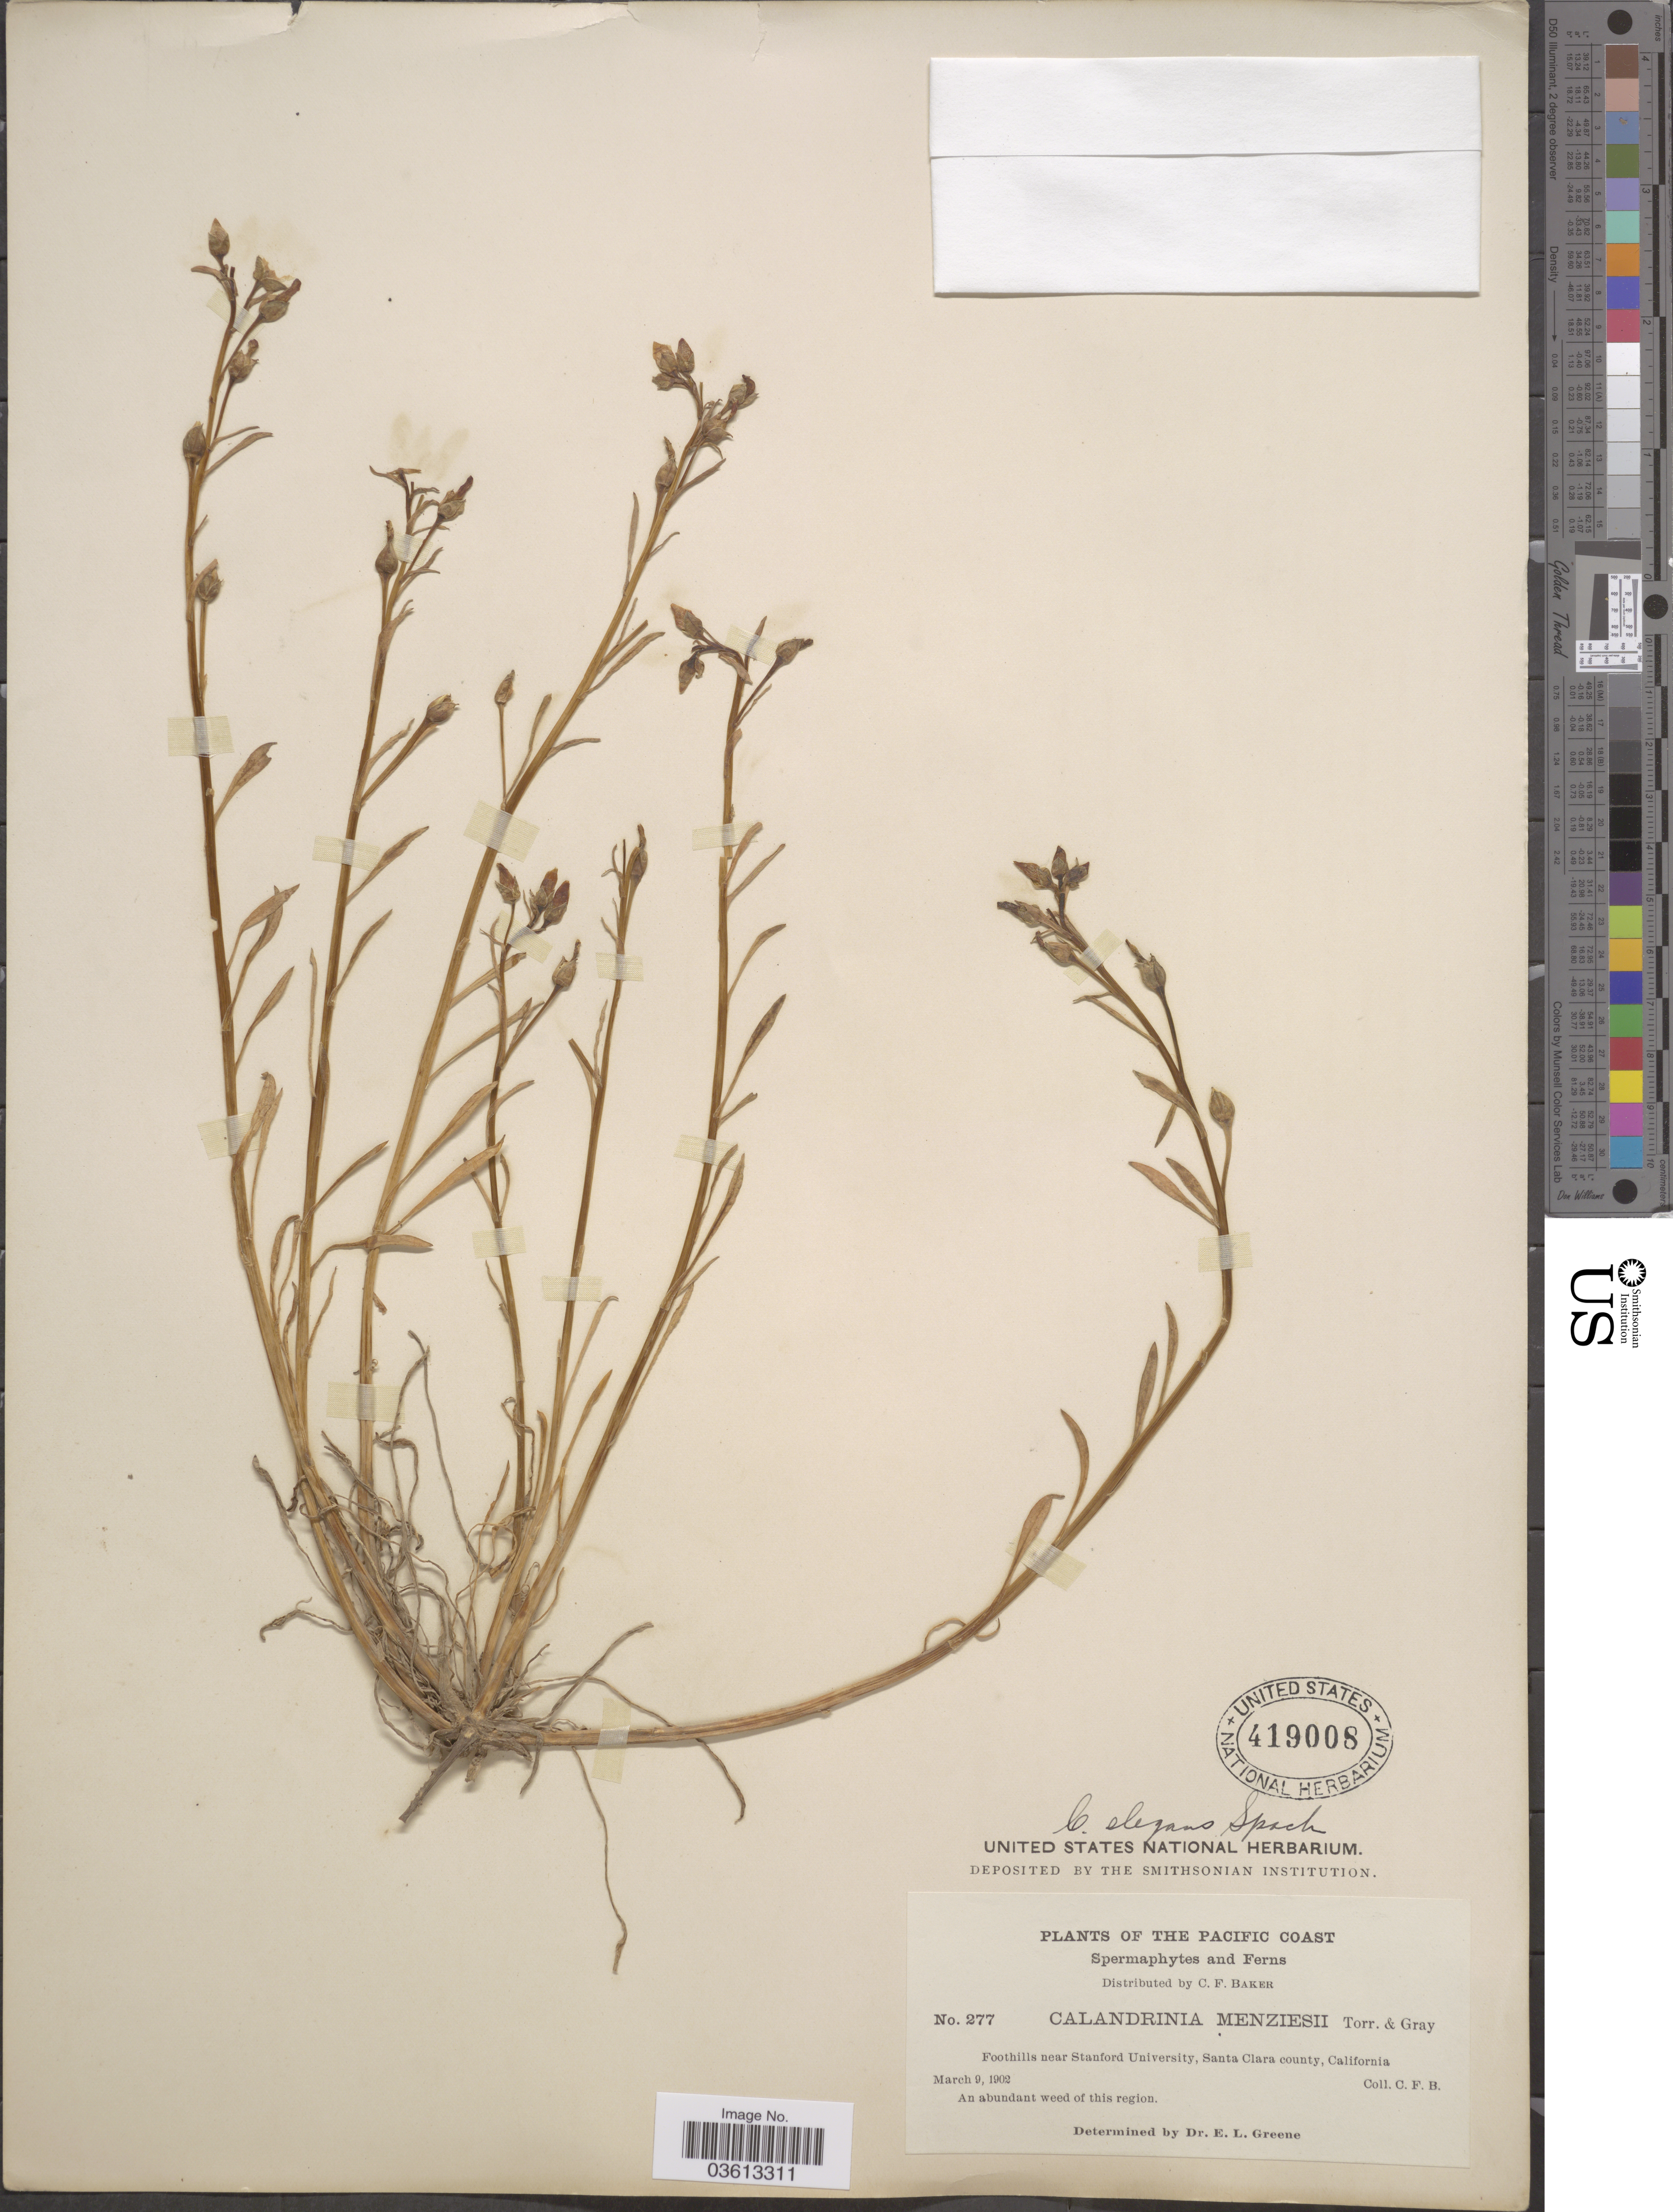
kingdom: Plantae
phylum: Tracheophyta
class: Magnoliopsida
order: Caryophyllales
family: Montiaceae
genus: Calandrinia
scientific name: Calandrinia ciliata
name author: (Ruiz & Pav.) DC.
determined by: Strong, Mark T., (BOT), Smithsonian Institution - National Museum of Natural History (UNITED STATES)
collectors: C. F. Baker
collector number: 277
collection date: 1902-03-09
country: United States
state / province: California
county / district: Santa Clara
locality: The Pacific Coast. Foothills near Stanford University, Santa Clara County.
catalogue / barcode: US 419008